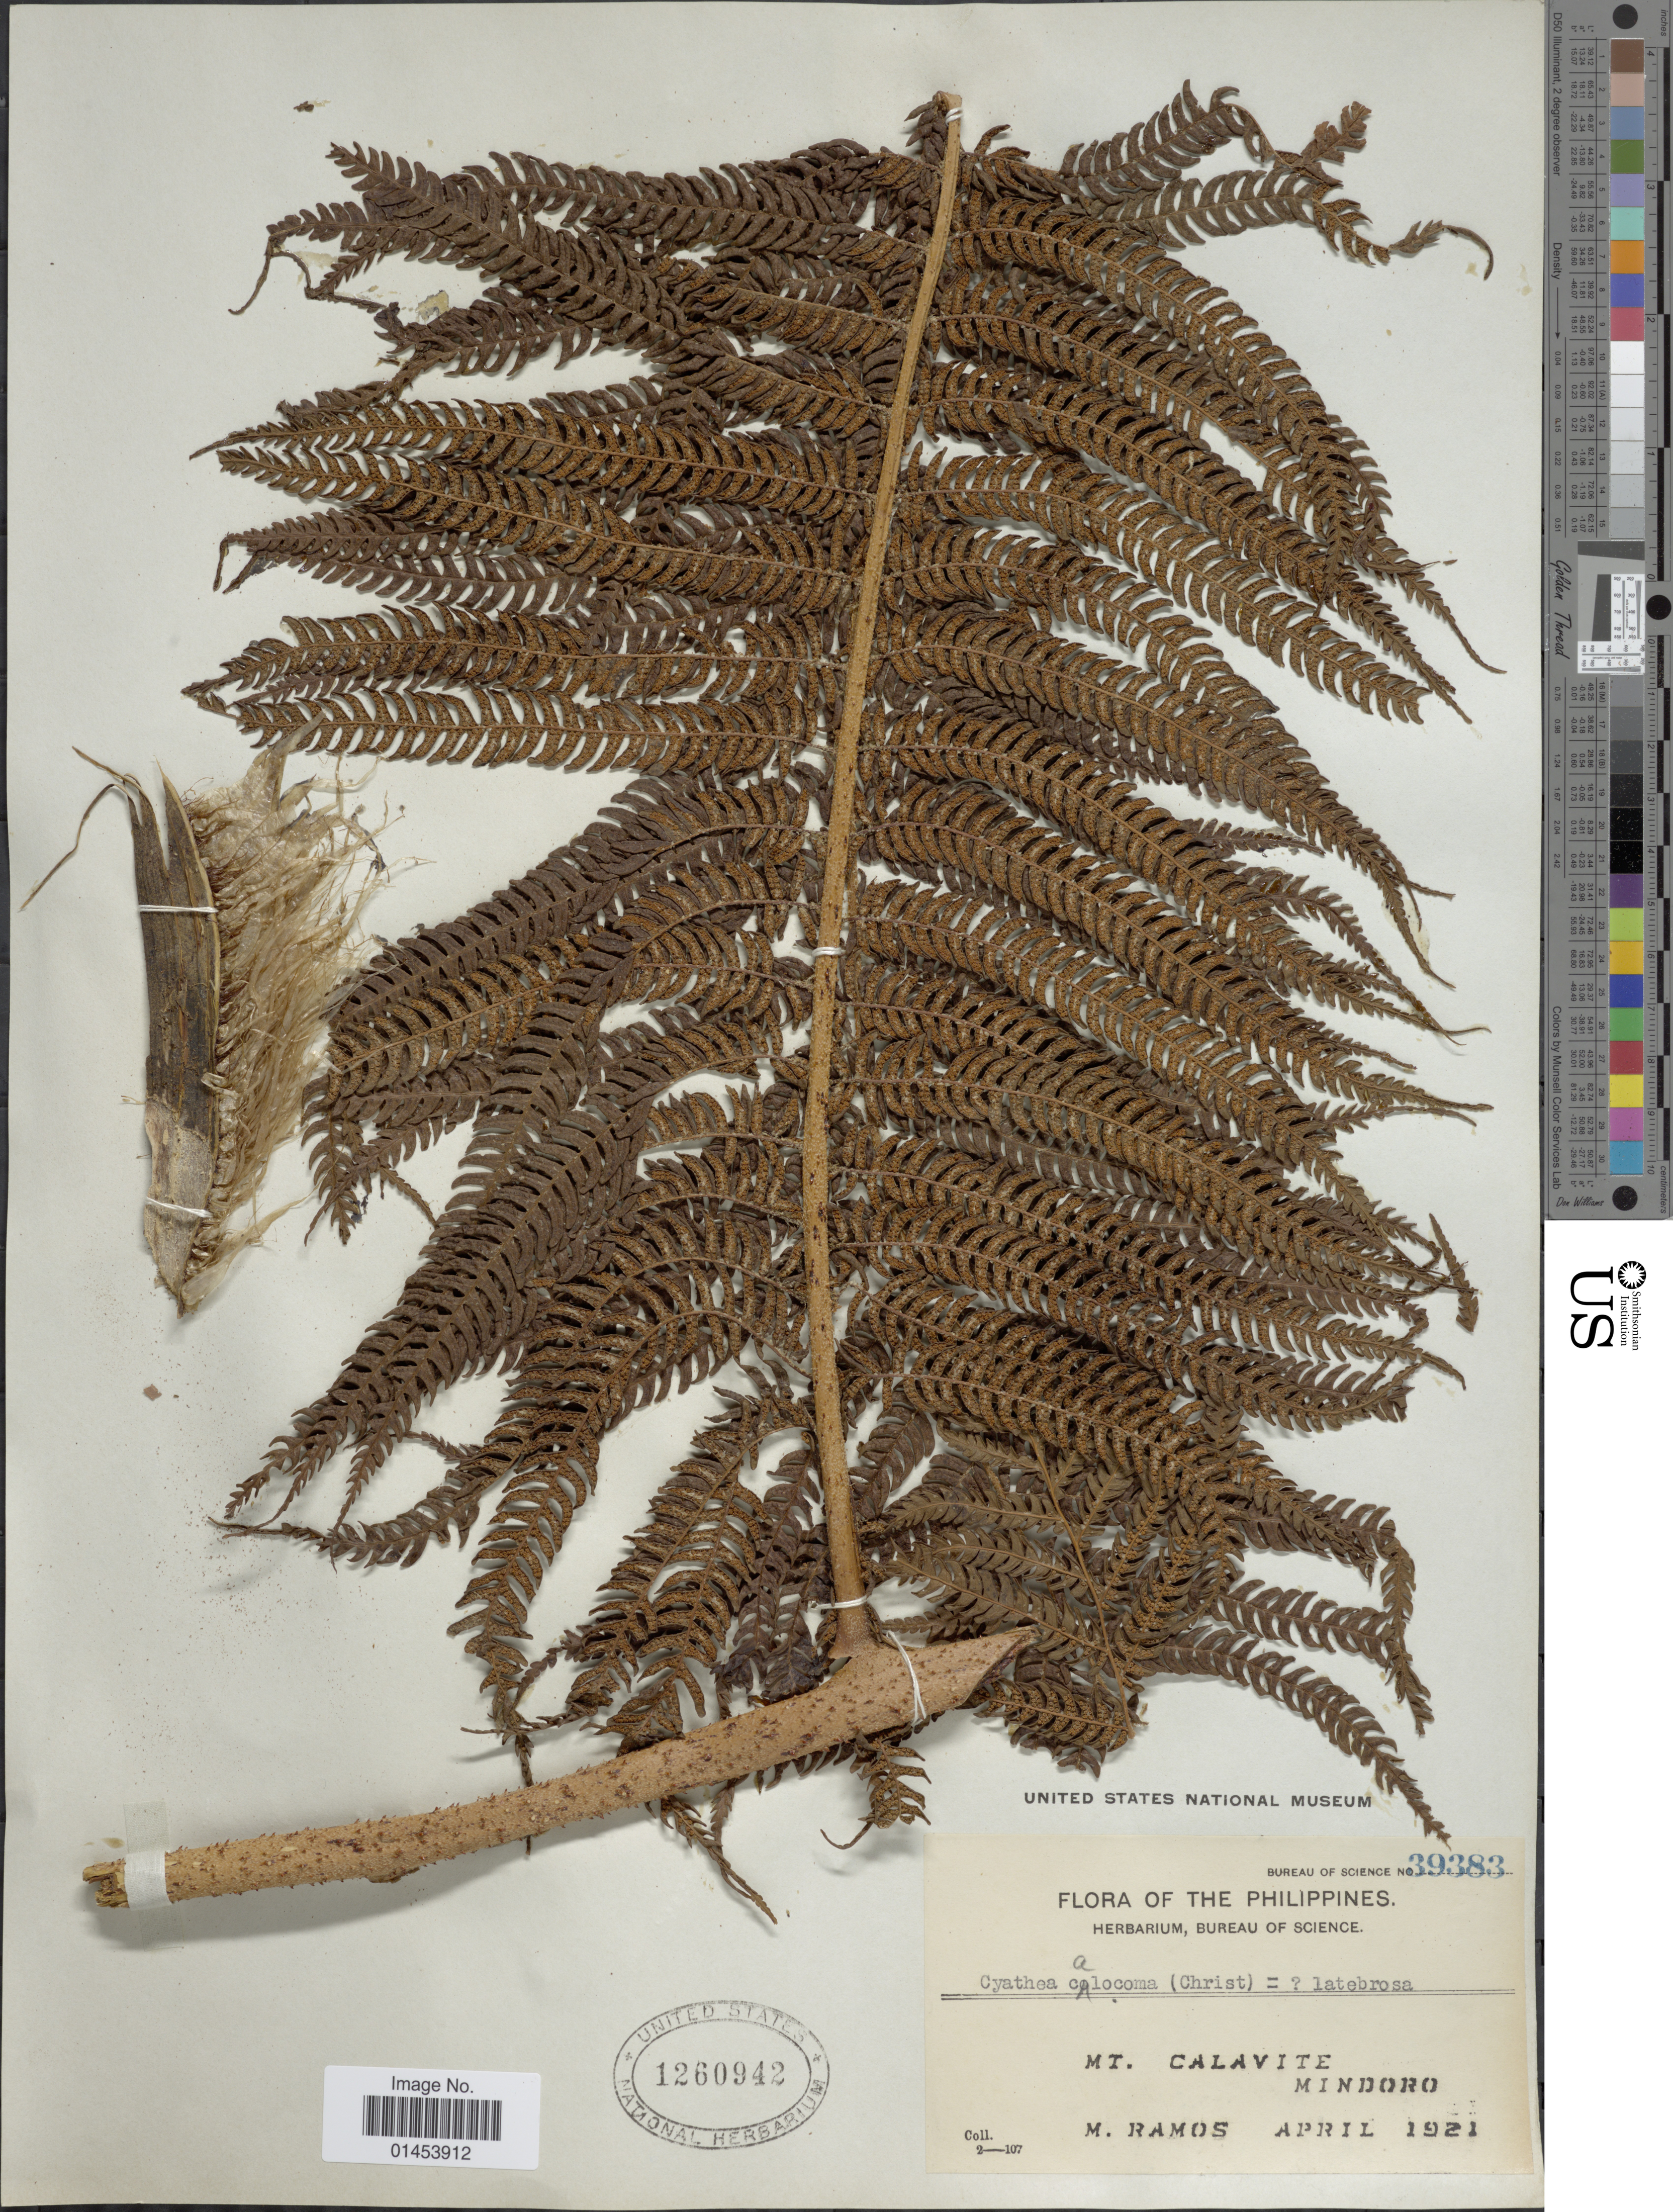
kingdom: Plantae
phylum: Tracheophyta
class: Polypodiopsida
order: Cyatheales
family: Cyatheaceae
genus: Cyathea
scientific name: Cyathea lepifera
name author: (J. Sm.) Copel.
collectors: M. Ramos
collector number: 39383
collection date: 1921-04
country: Philippines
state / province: Mimaropa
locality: Mt. Calavite, Mindoro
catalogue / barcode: US 1260942